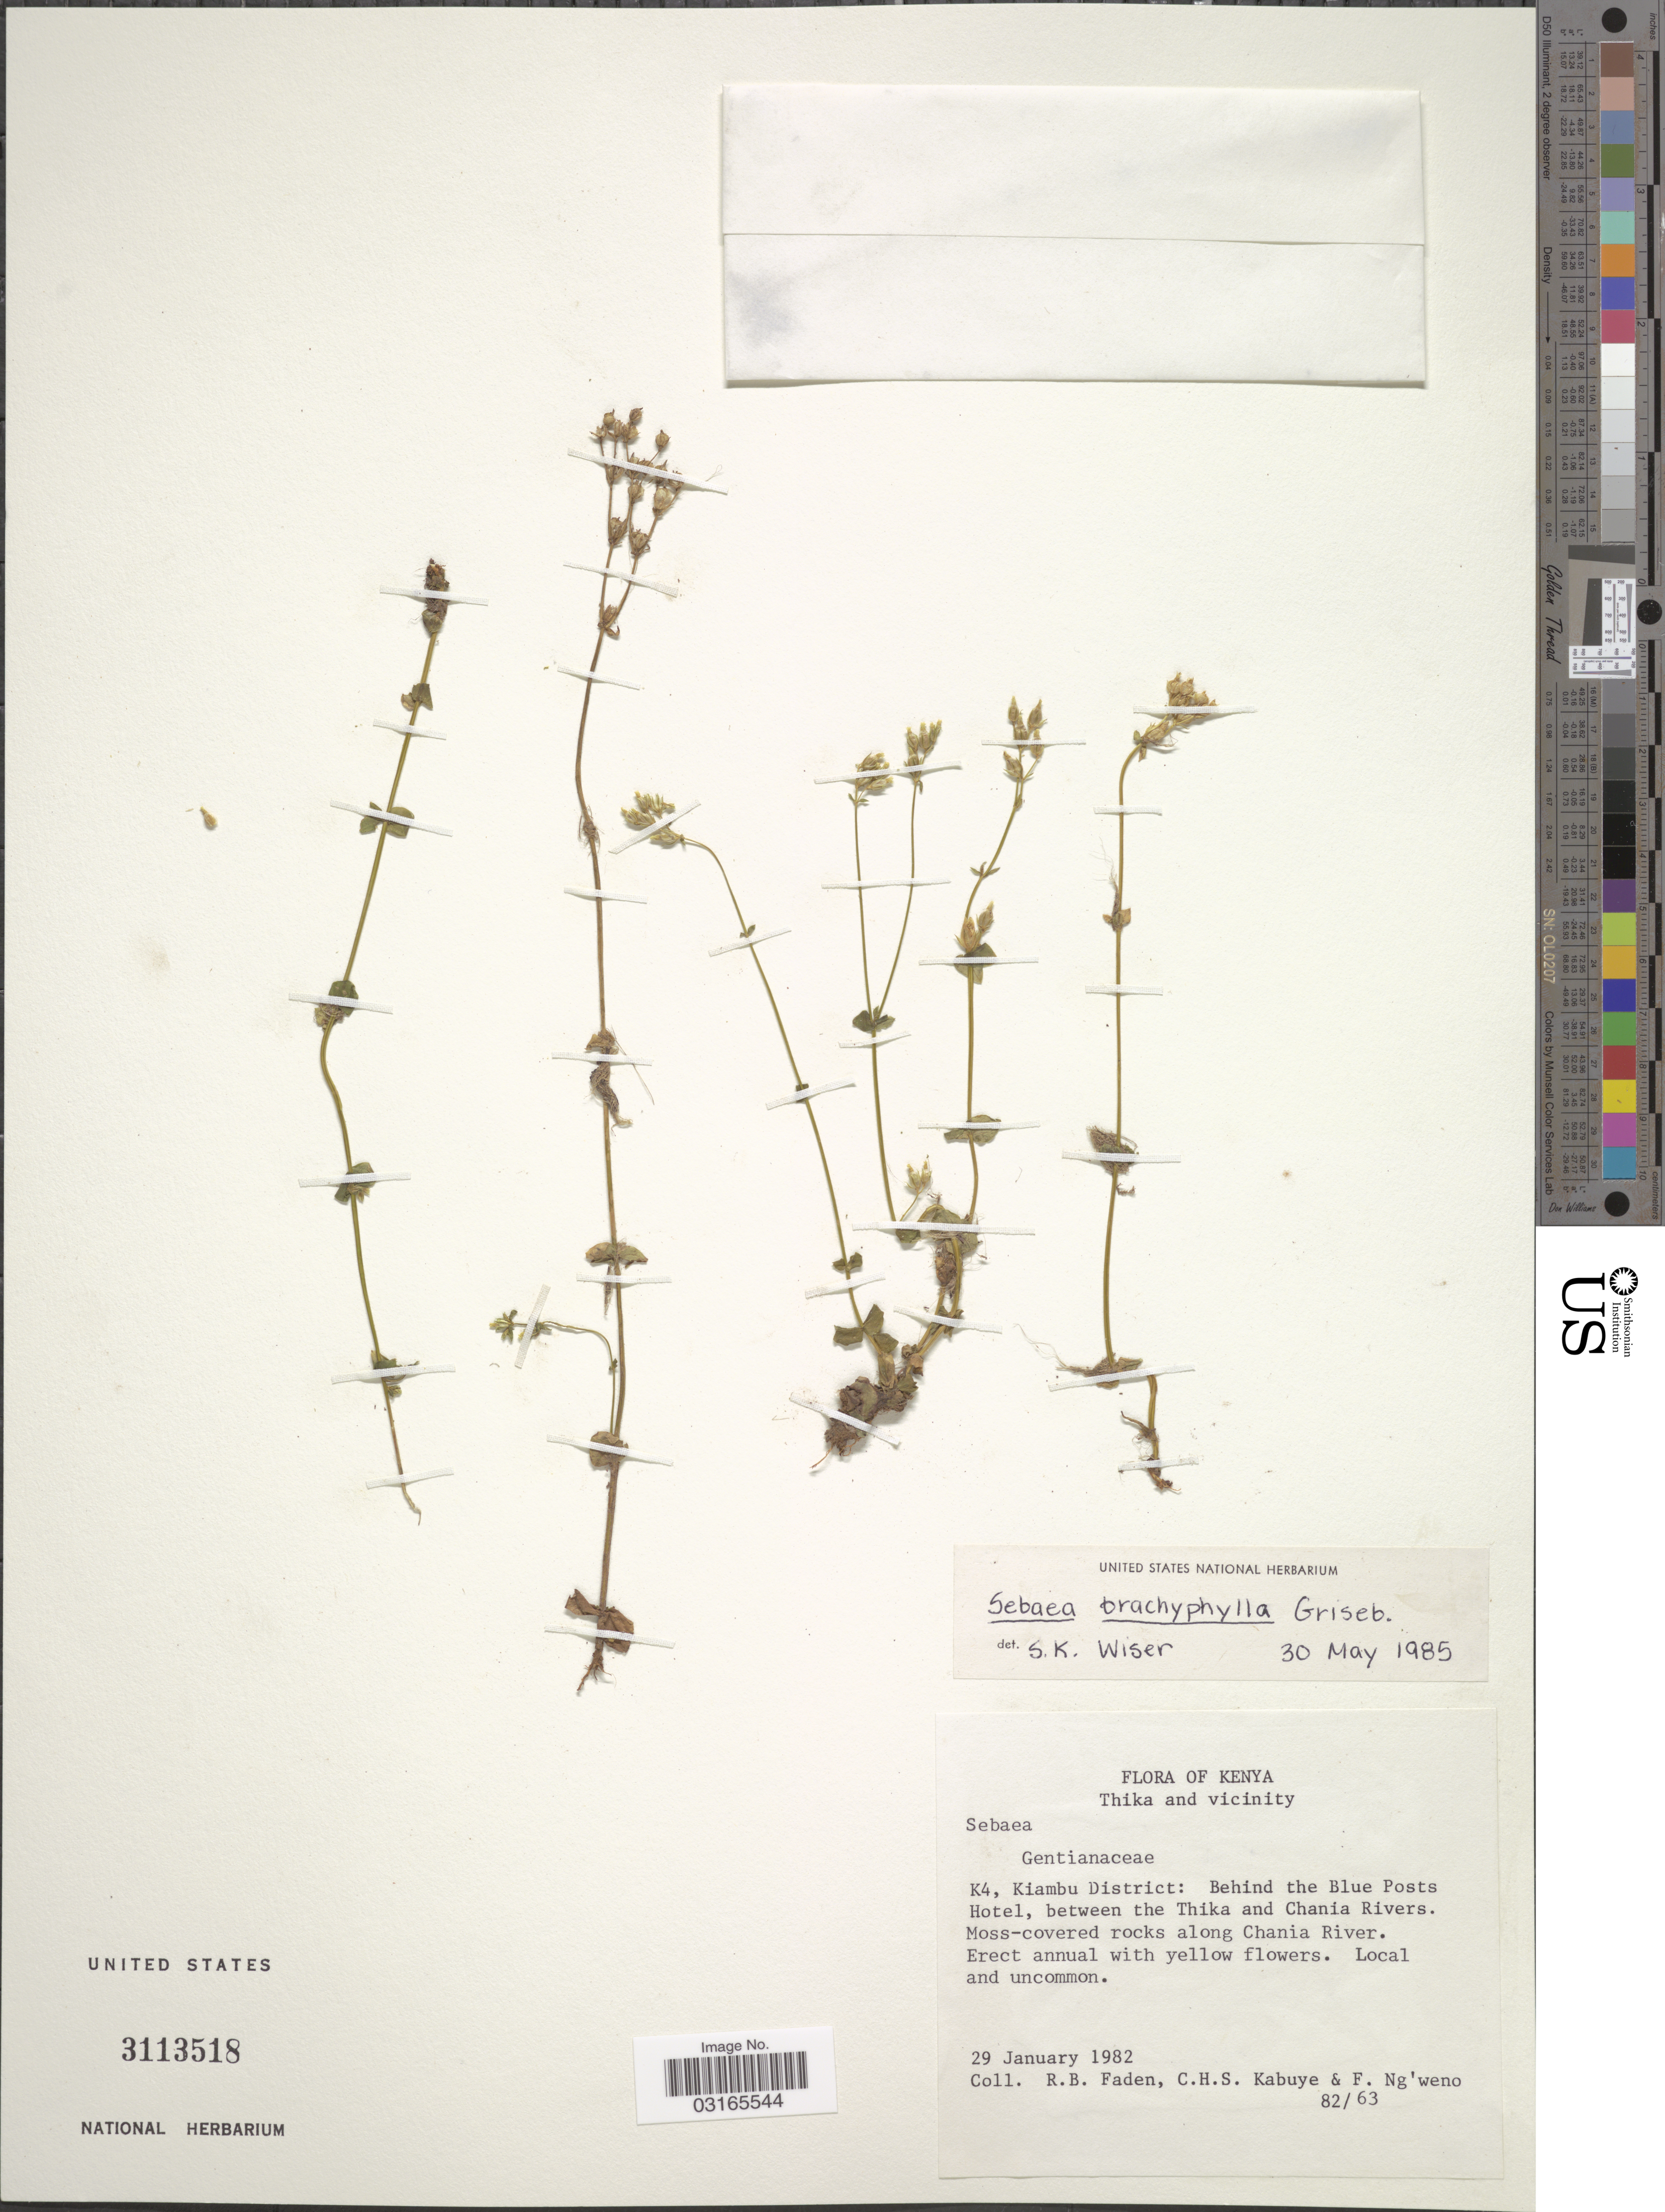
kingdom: Plantae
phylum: Tracheophyta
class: Magnoliopsida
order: Gentianales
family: Gentianaceae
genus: Sebaea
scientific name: Sebaea brachyphylla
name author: Griseb.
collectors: R. B. Faden, C. Kabuye & F. Ng'weno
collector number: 82/63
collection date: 1982-01-29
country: Kenya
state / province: Kiambu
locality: K4, Kiambu District: Behind the Blue Posts Hotel, between the Thika and Chania Rivers. Moss-covered rocks along Chania River.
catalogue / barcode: US 3113518